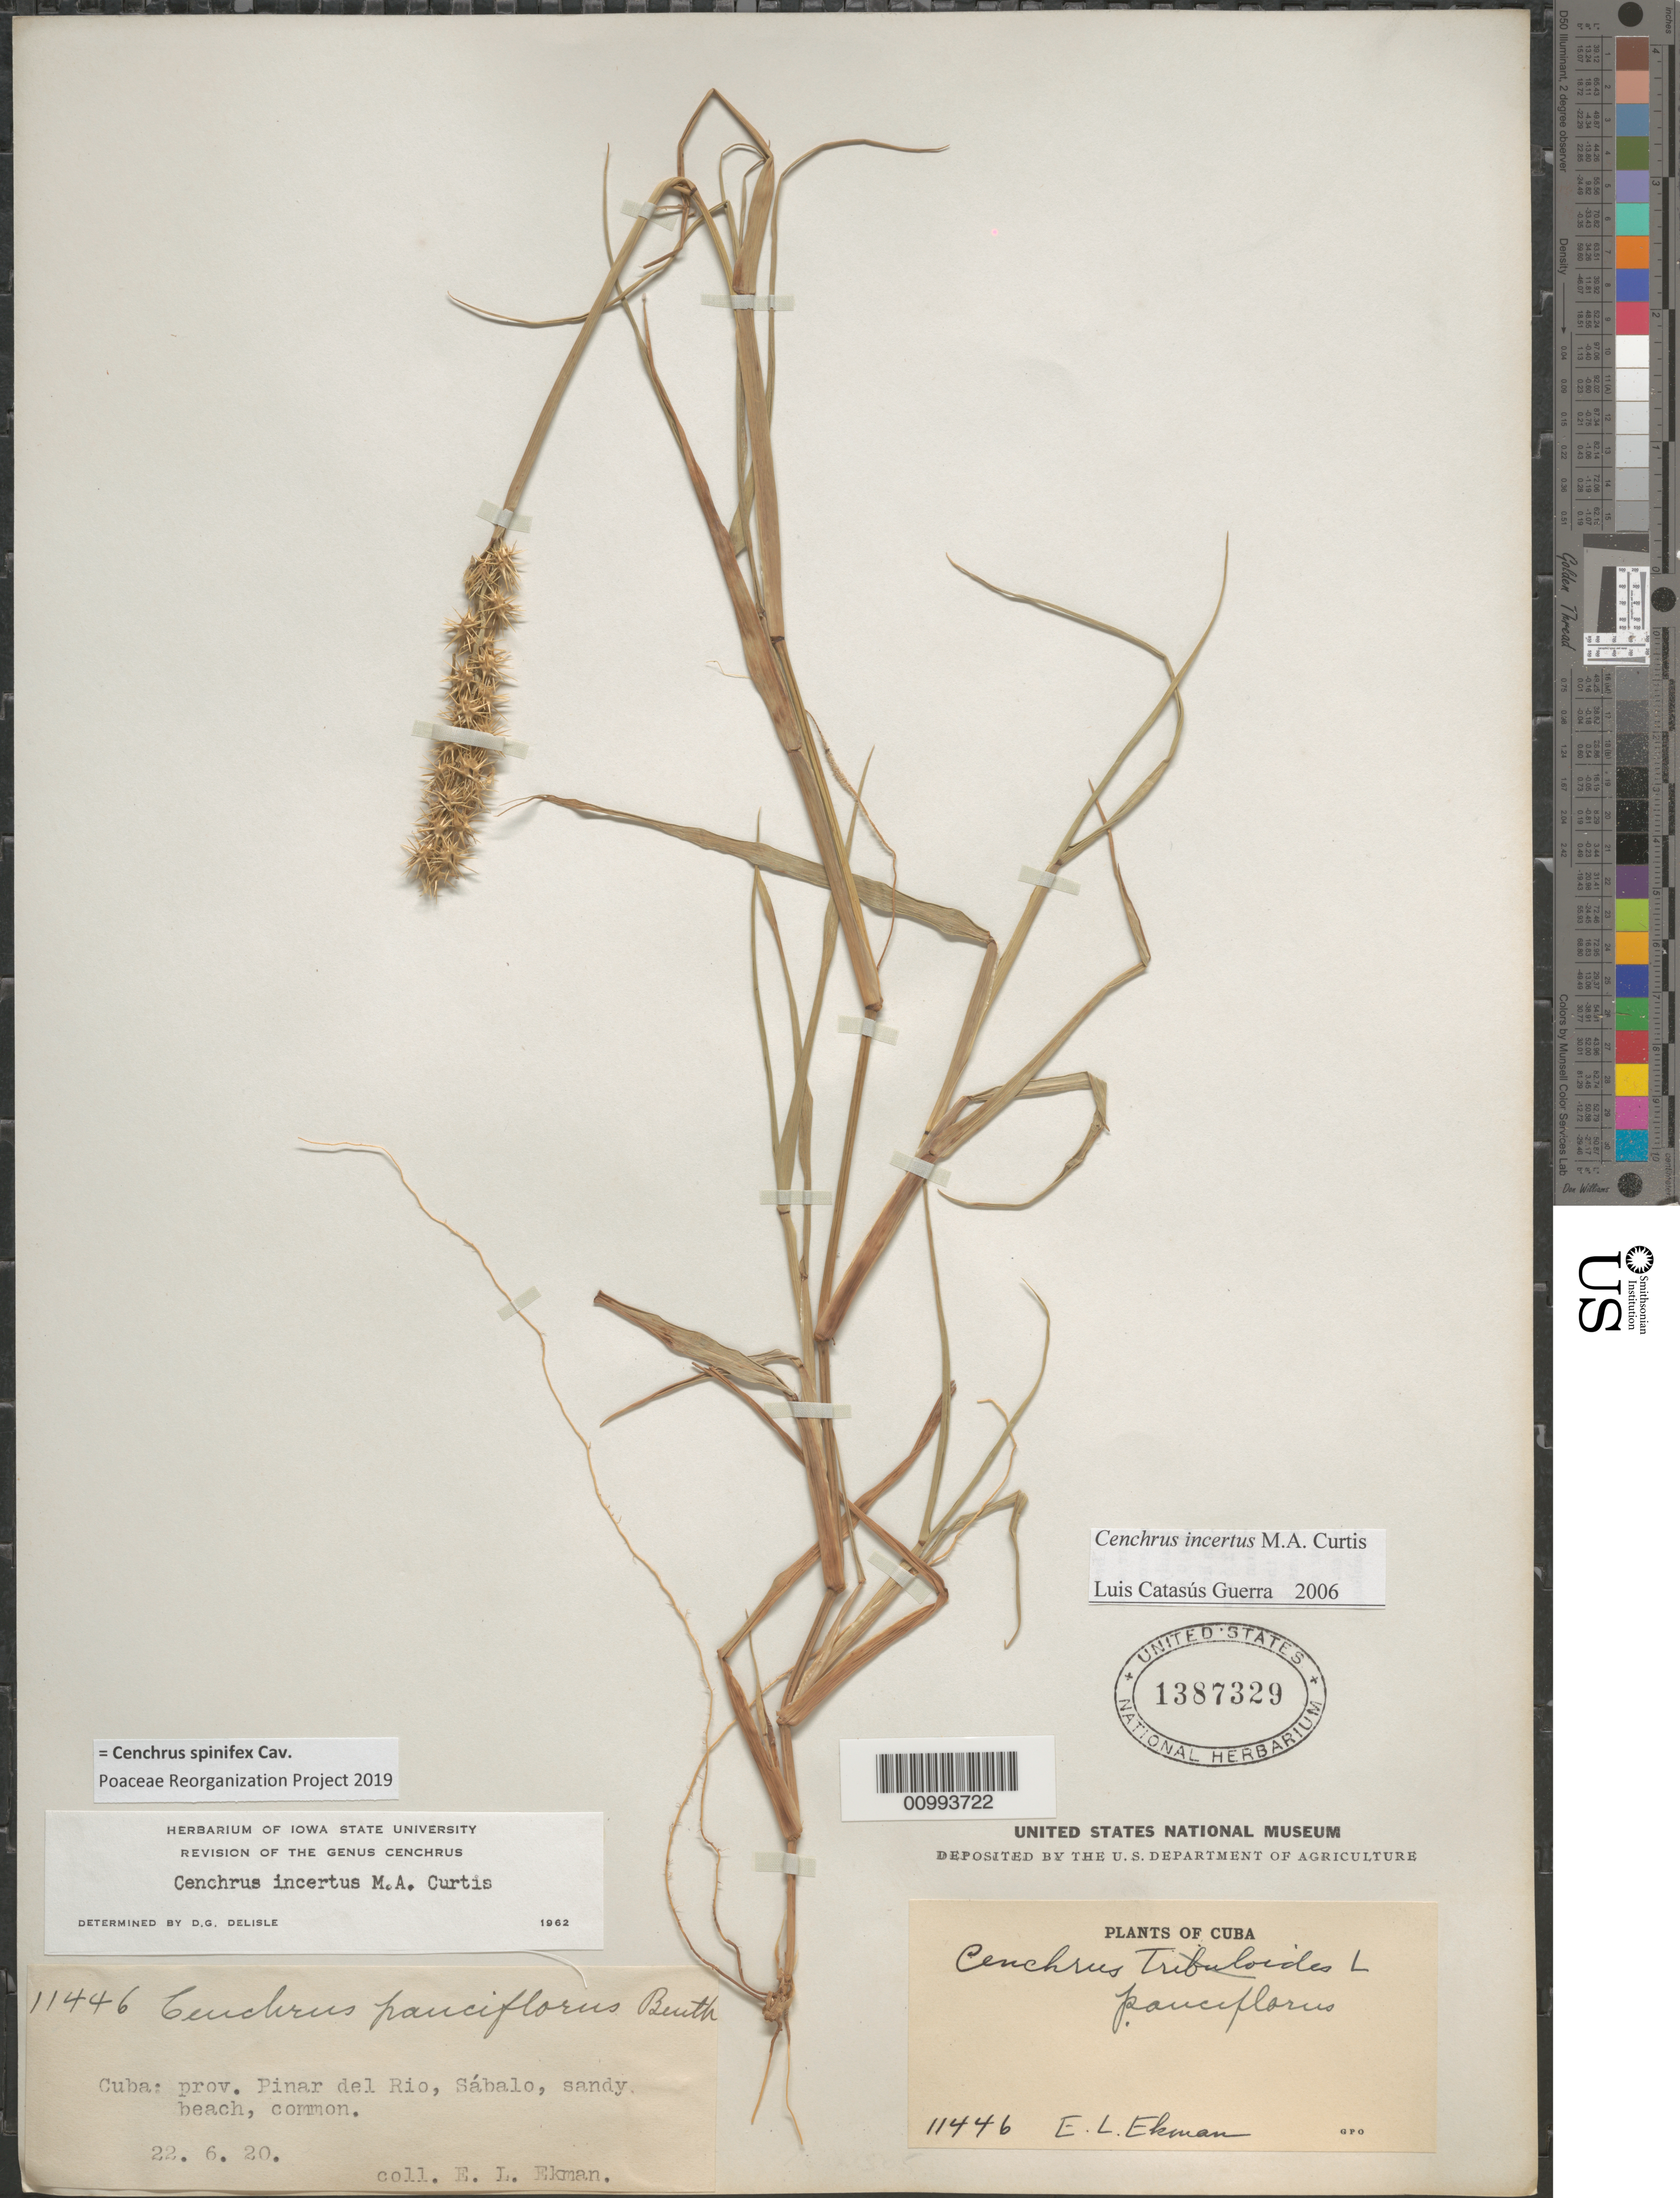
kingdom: Plantae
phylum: Tracheophyta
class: Liliopsida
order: Poales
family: Poaceae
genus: Cenchrus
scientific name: Cenchrus spinifex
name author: Cav.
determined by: Poaceae Reorganization Project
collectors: E. L. Ekman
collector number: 11446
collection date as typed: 22 Jun 1920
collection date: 1920-06-22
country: Cuba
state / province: Pinar del Rio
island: Cuba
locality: Sabalo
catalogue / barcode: US 1387329